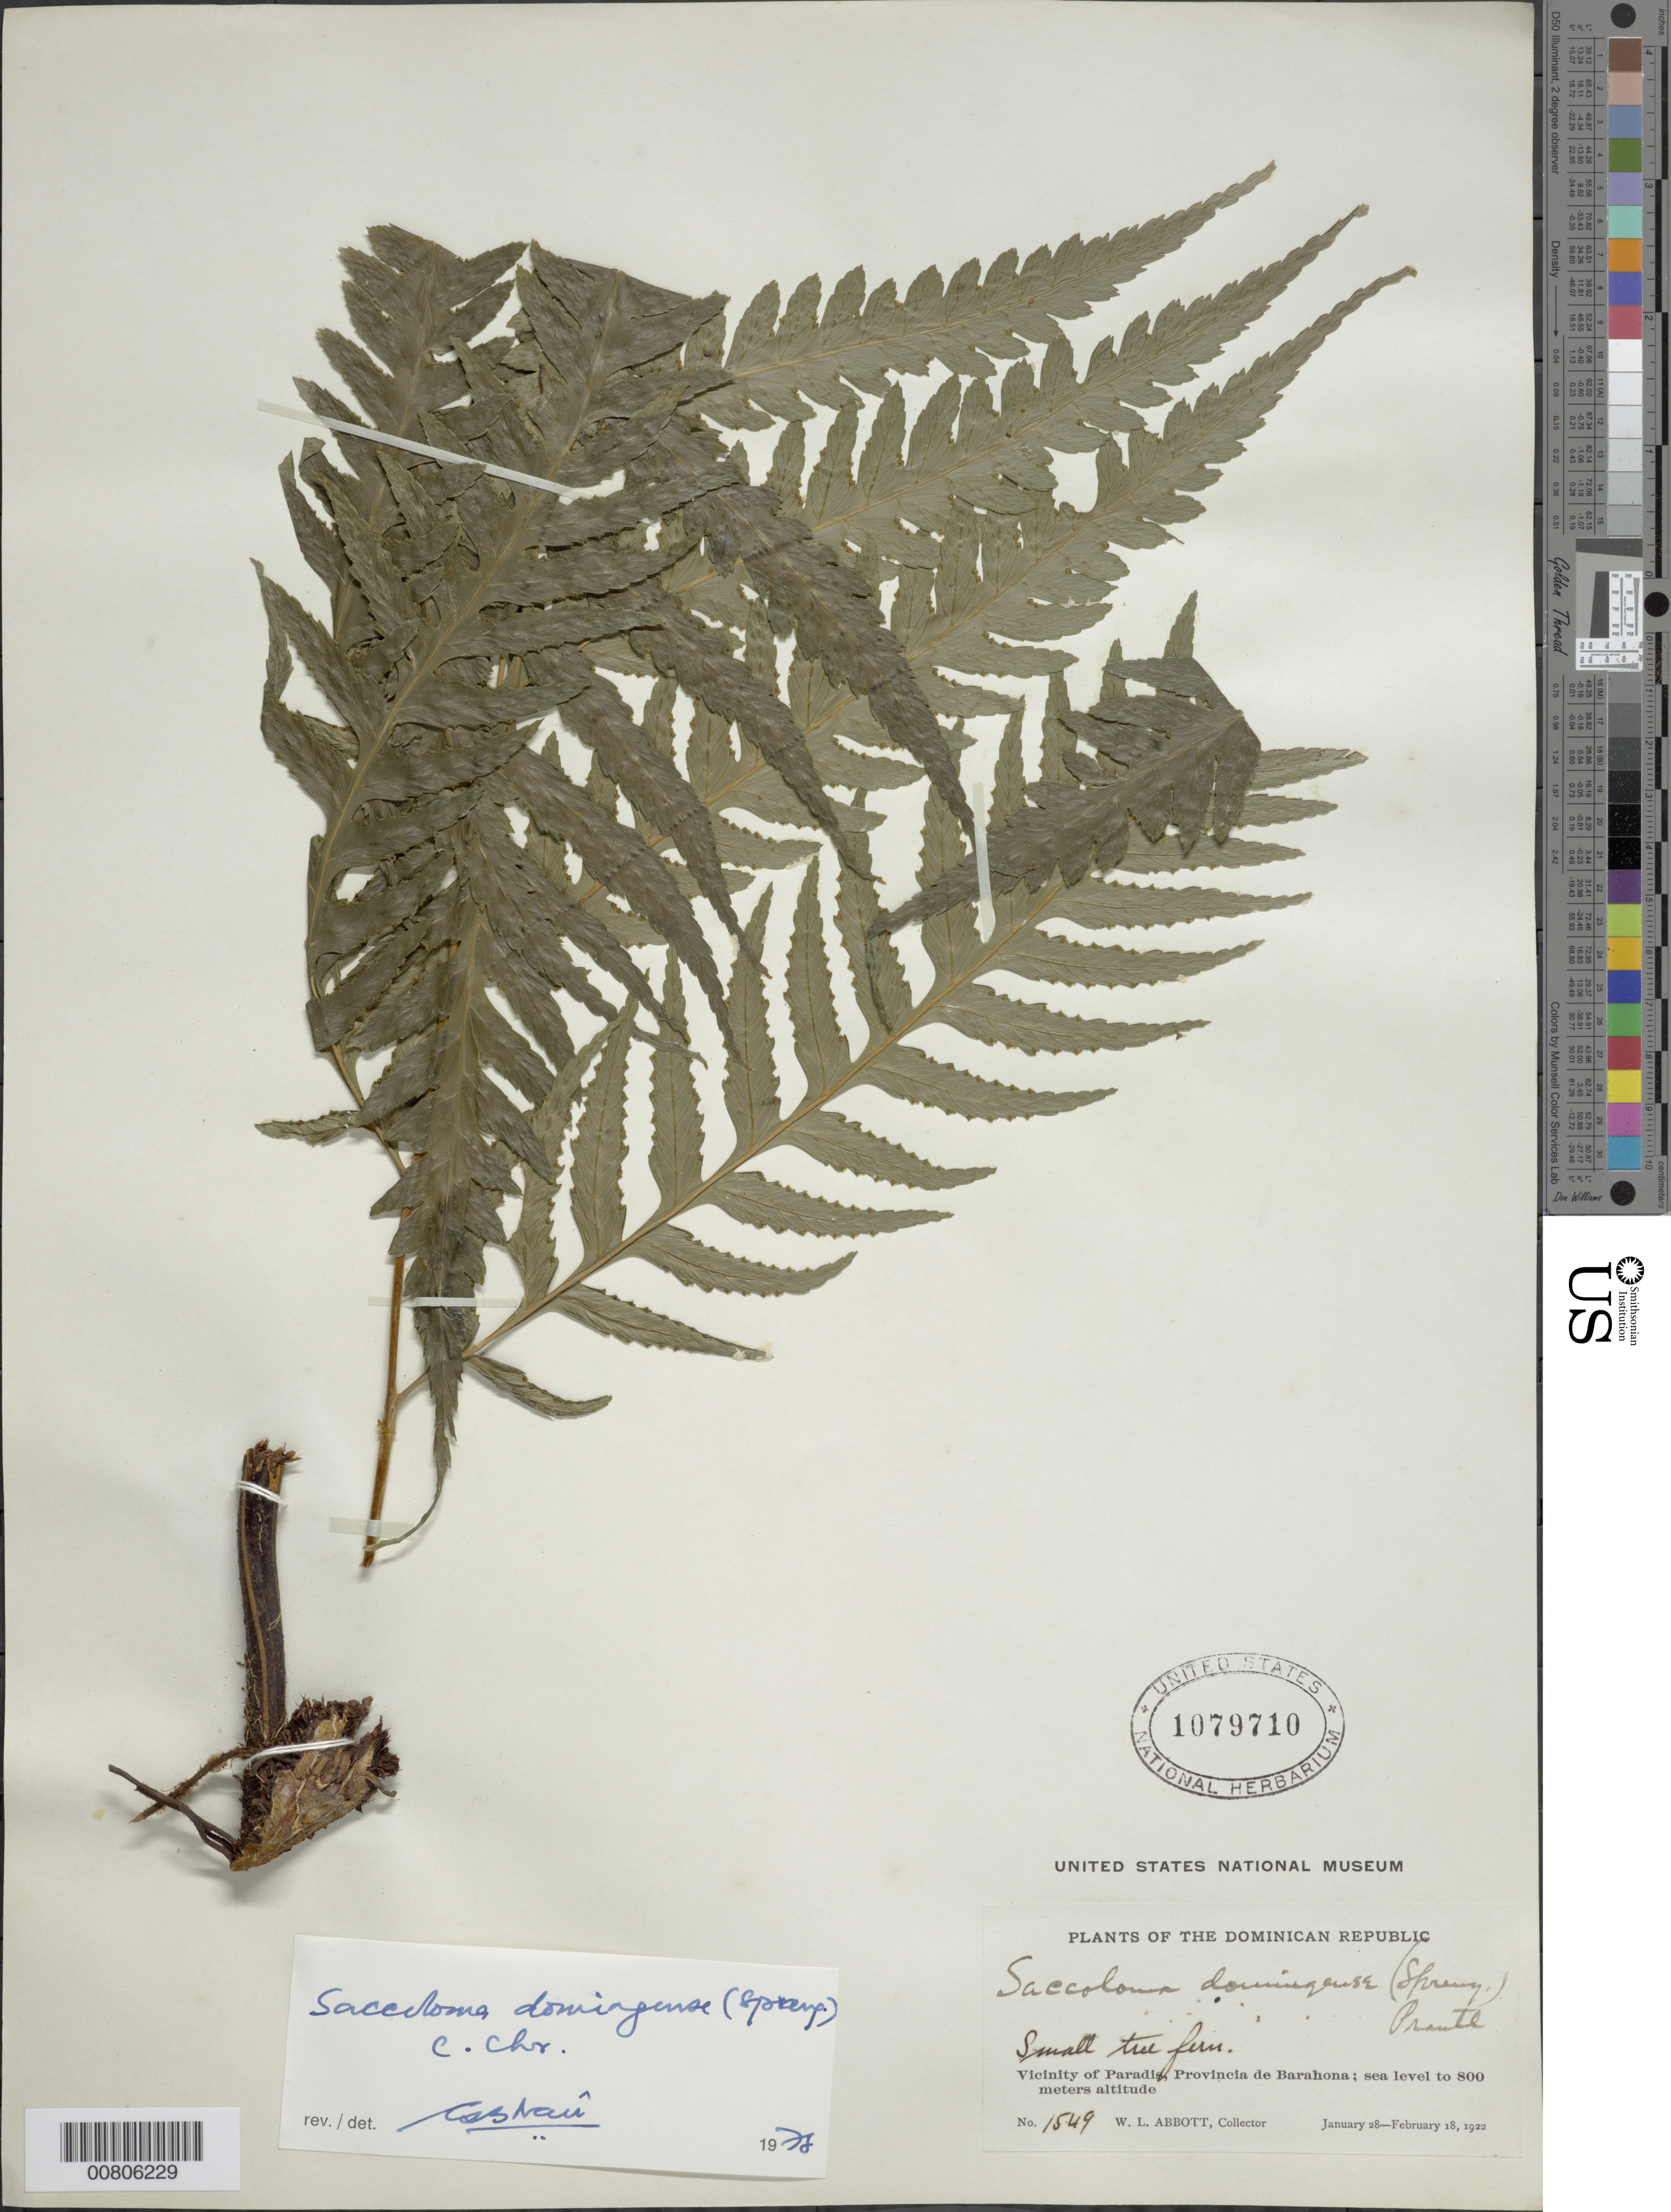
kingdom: Plantae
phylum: Tracheophyta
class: Polypodiopsida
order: Polypodiales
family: Saccolomataceae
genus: Saccoloma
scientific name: Saccoloma domingense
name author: (Spreng.) C. Chr.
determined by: Nair, G. B.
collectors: W. L. Abbott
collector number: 1549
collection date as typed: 28 Jan 1922 to 18 Feb 1922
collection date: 1922-01-28/1922-02-18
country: Dominican Republic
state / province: Barahona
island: Hispaniola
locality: Paradis vicinity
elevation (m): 0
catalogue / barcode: US 1079710